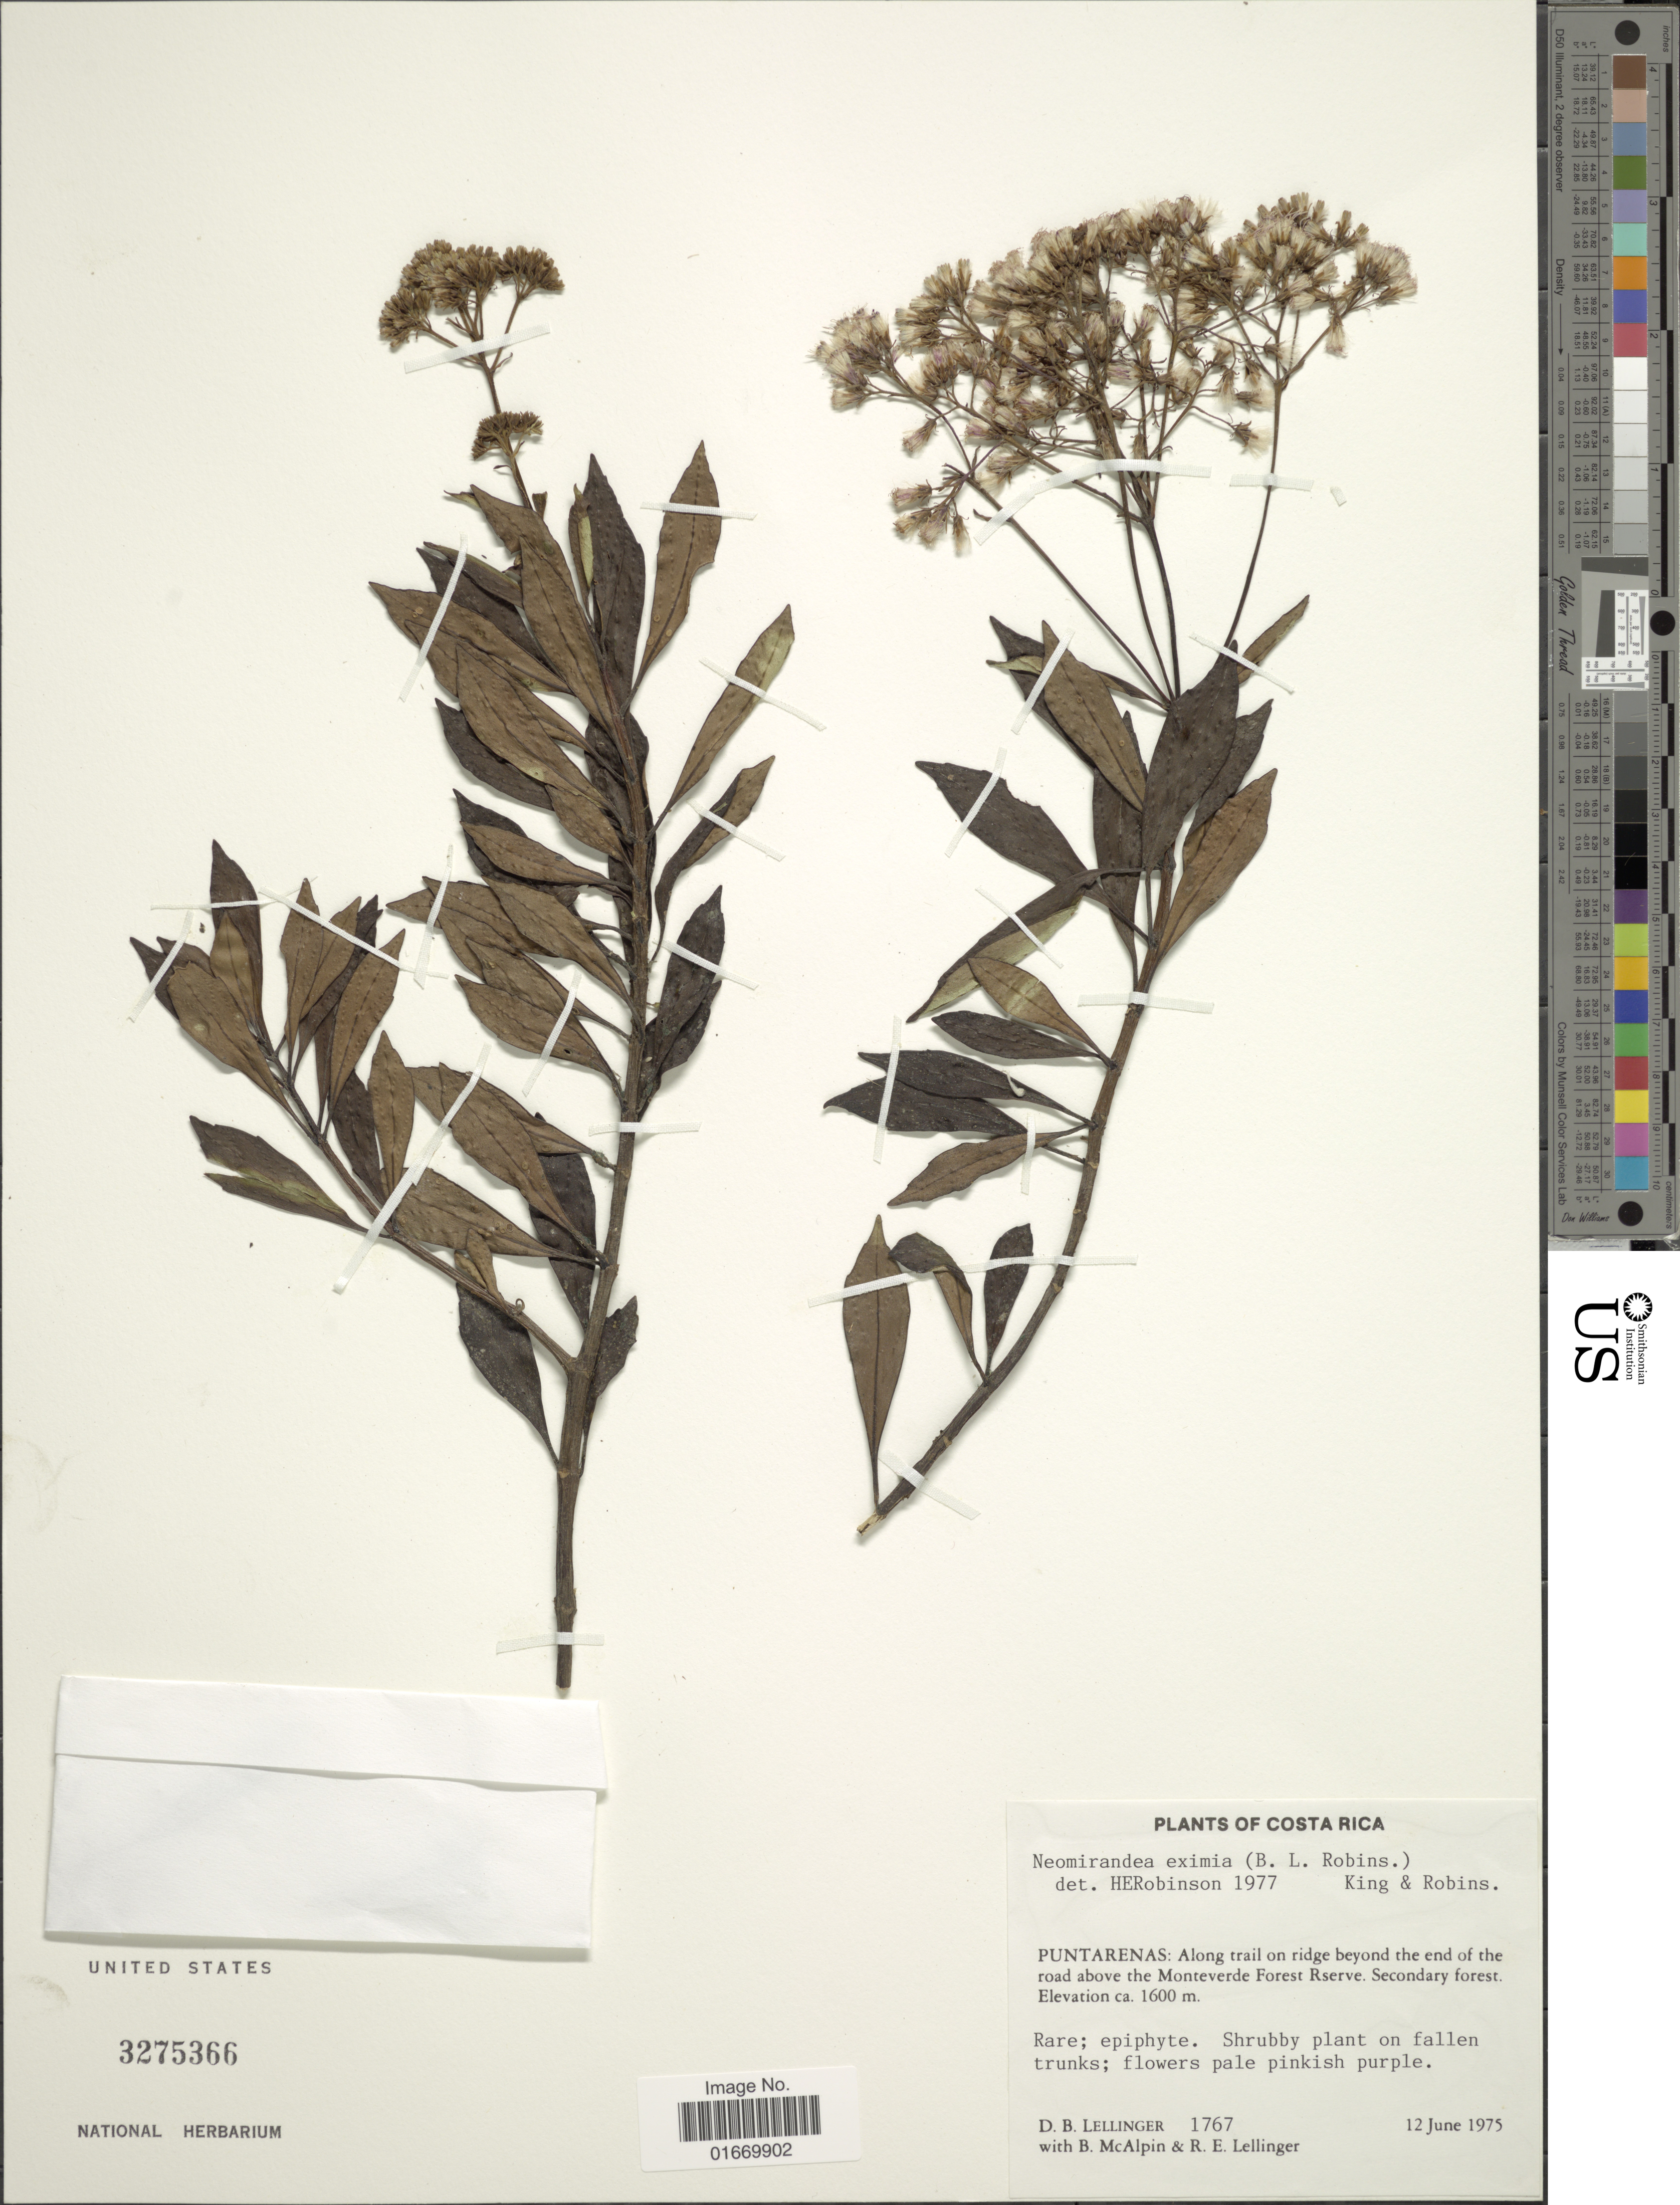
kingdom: Plantae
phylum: Tracheophyta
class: Magnoliopsida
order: Asterales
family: Asteraceae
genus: Neomirandea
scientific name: Neomirandea eximia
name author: (B.L. Rob.) R.M. King & H. Rob.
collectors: D. B. Lellinger, B. McAlpin & R. E. Lellinger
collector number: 1767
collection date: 1975-06-12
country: Costa Rica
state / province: Puntarenas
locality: Along trail on ridge beyond the end of the road above the Monteverde Forest Rserve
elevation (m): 1600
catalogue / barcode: US 3275366